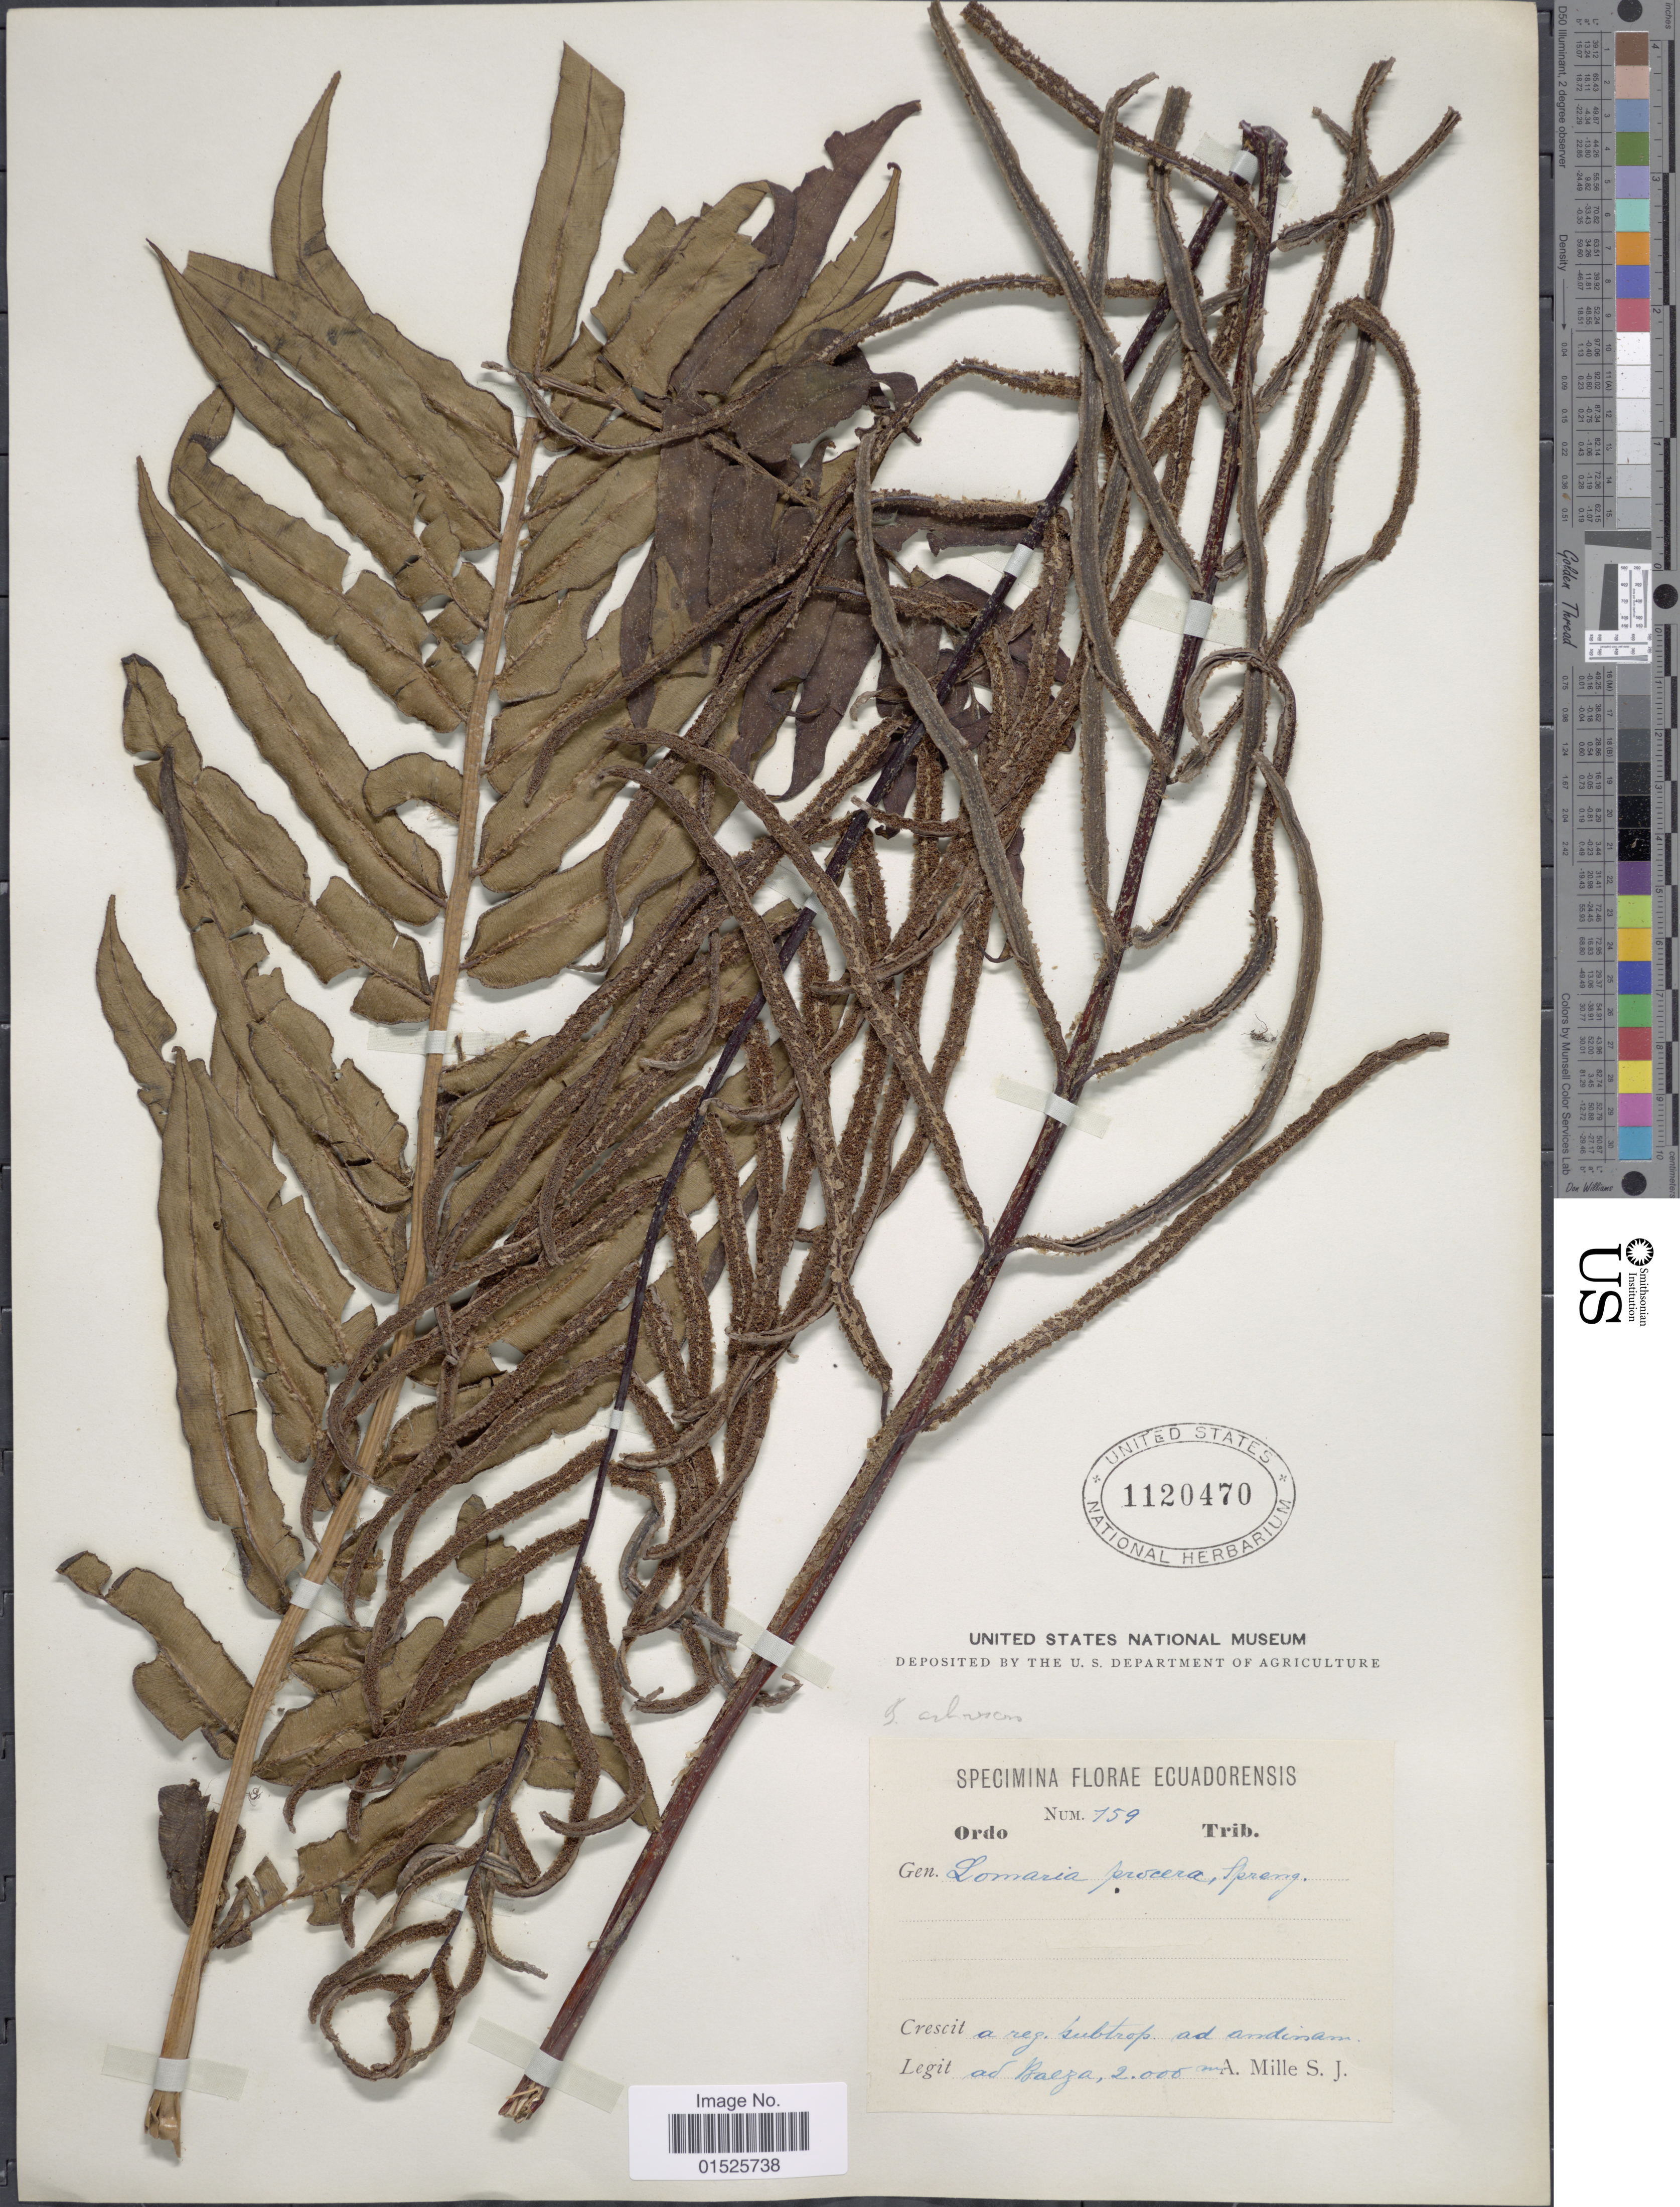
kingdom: Plantae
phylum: Tracheophyta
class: Polypodiopsida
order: Polypodiales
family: Blechnaceae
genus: Blechnum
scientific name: Blechnum cordatum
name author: (Desv.) Hieron.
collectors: A. Mille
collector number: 759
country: Ecuador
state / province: Napo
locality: A reg. subtrop. ad andina. ad Baeza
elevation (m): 2000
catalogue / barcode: US 1120470